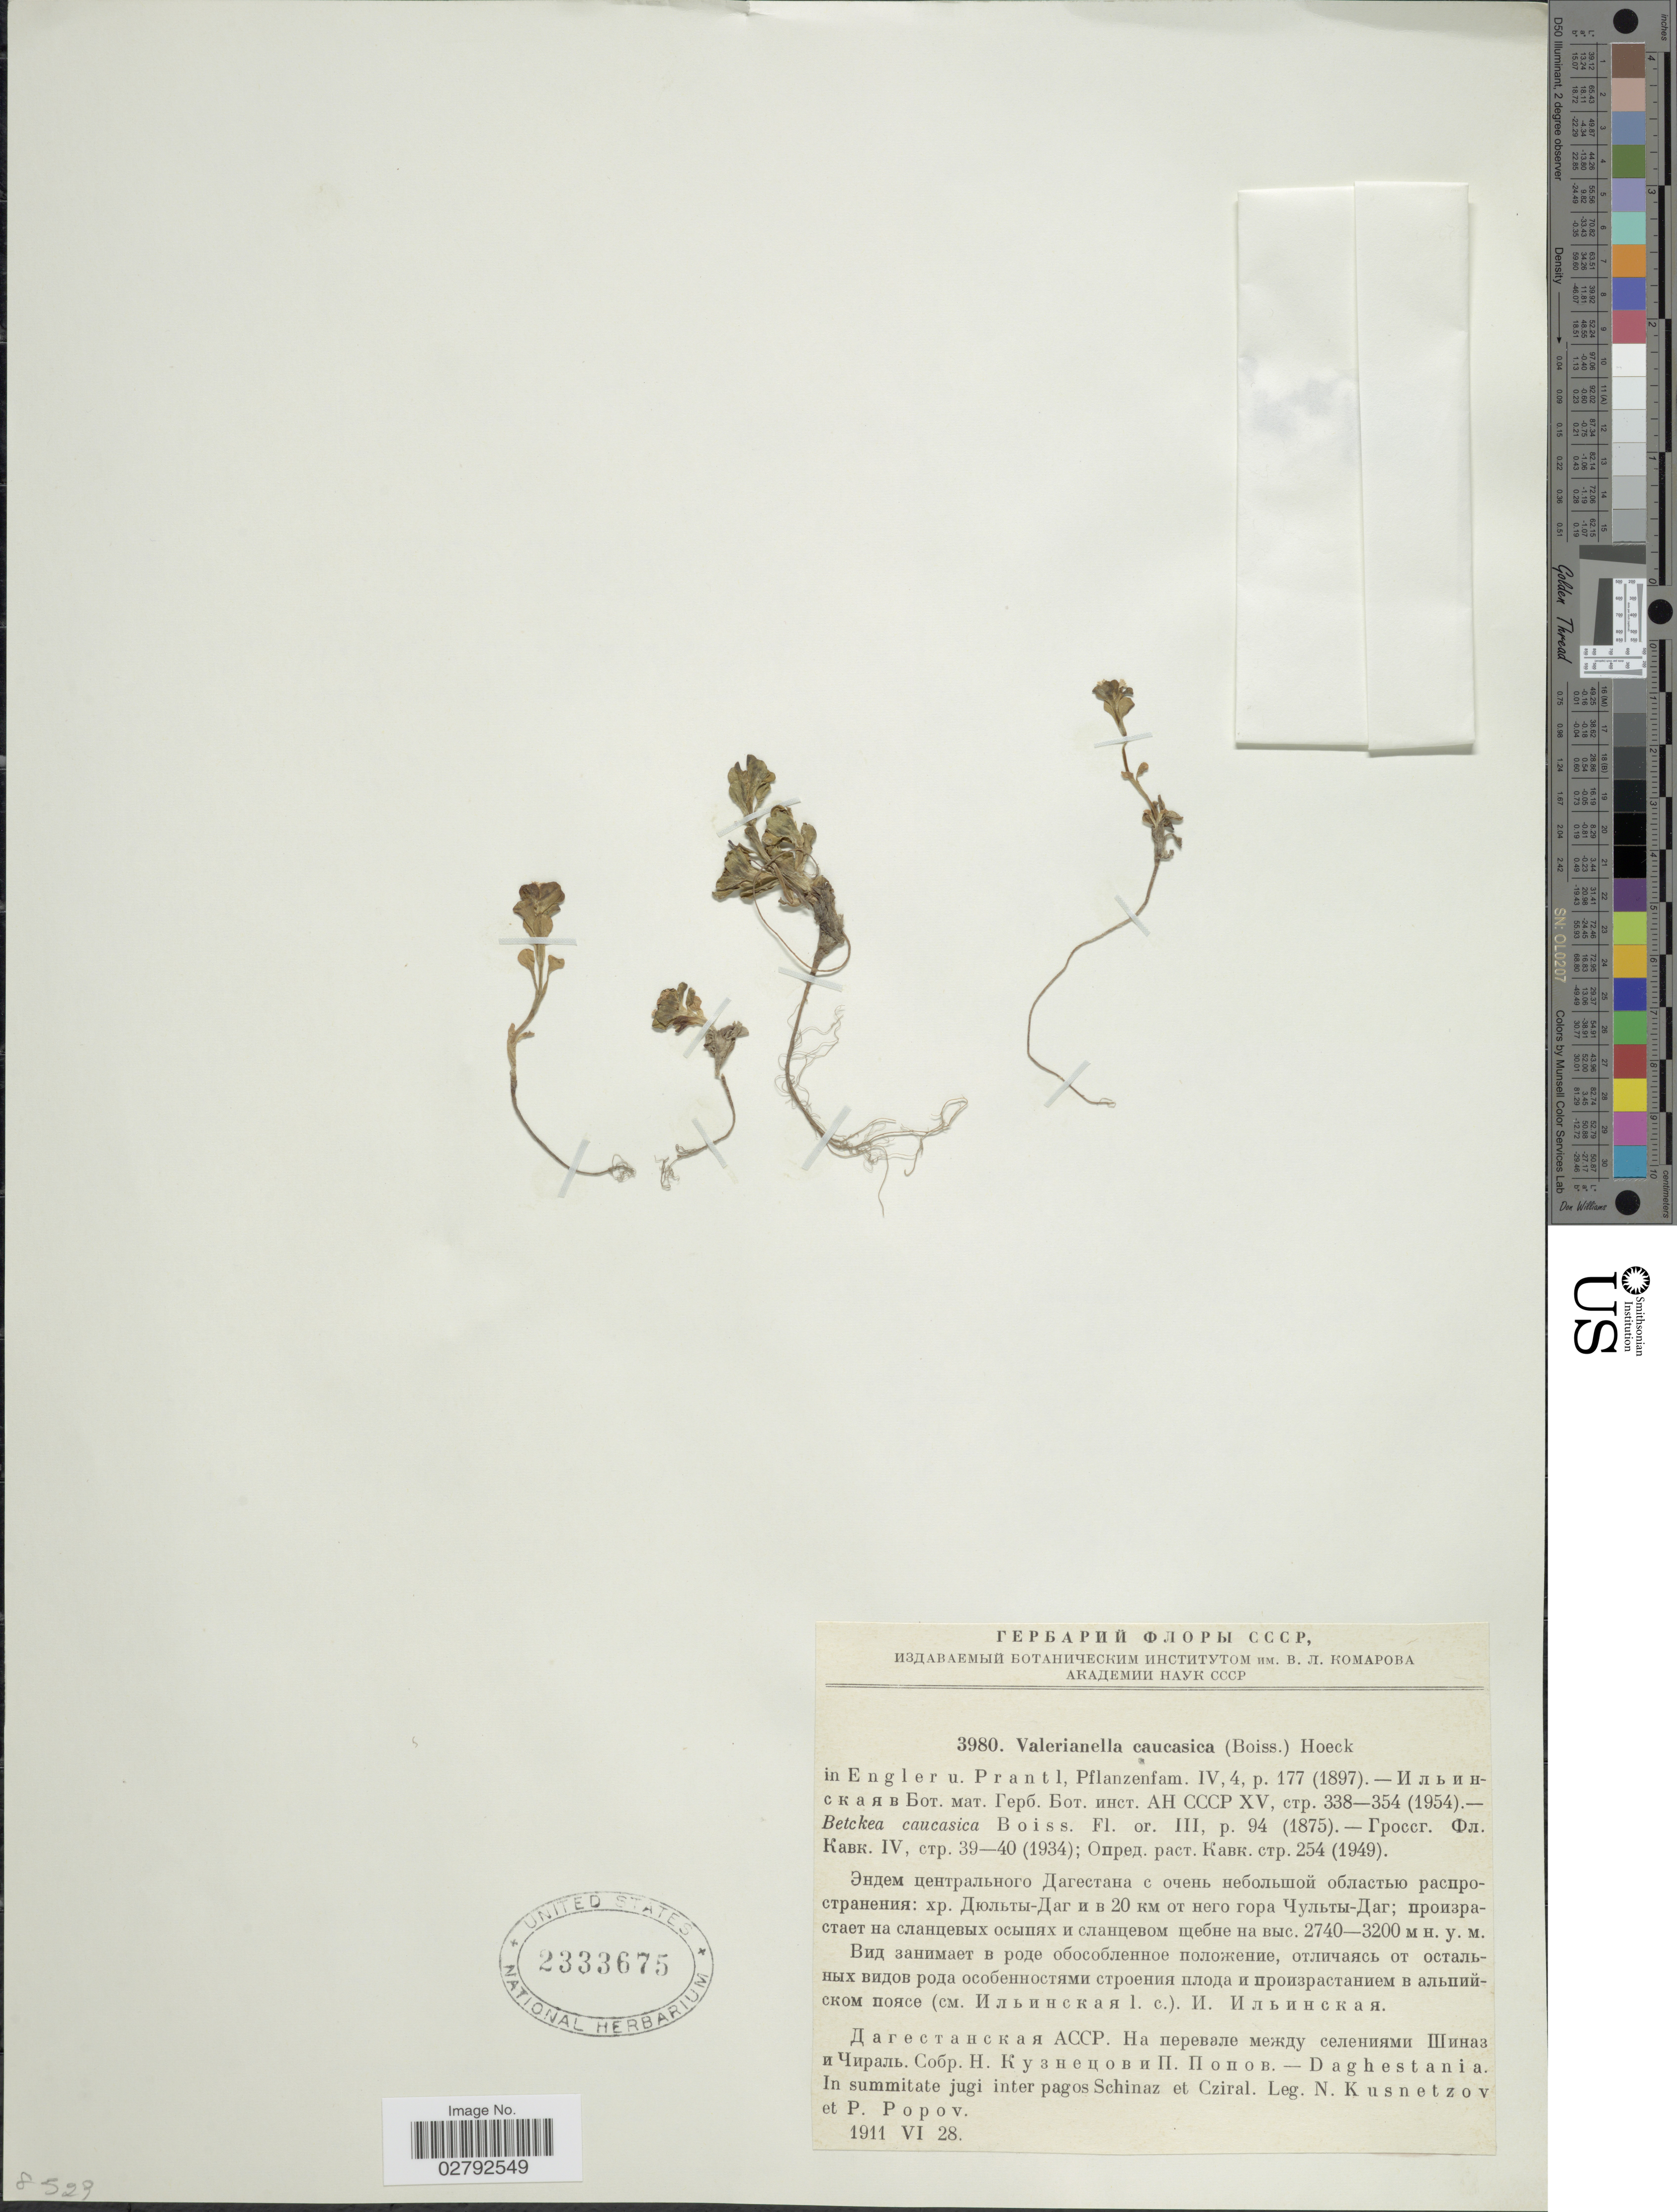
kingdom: Plantae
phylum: Tracheophyta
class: Magnoliopsida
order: Dipsacales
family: Caprifoliaceae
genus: Valerianella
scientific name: Valerianella caucasica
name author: Höck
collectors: N. Kusnetzov & P. Popov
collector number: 3980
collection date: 1911-06-28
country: Russian Federation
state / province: Dagestan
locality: Daghestania. In summitate jugi inter pagos Schinaz et Cziral.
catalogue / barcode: US 2333675